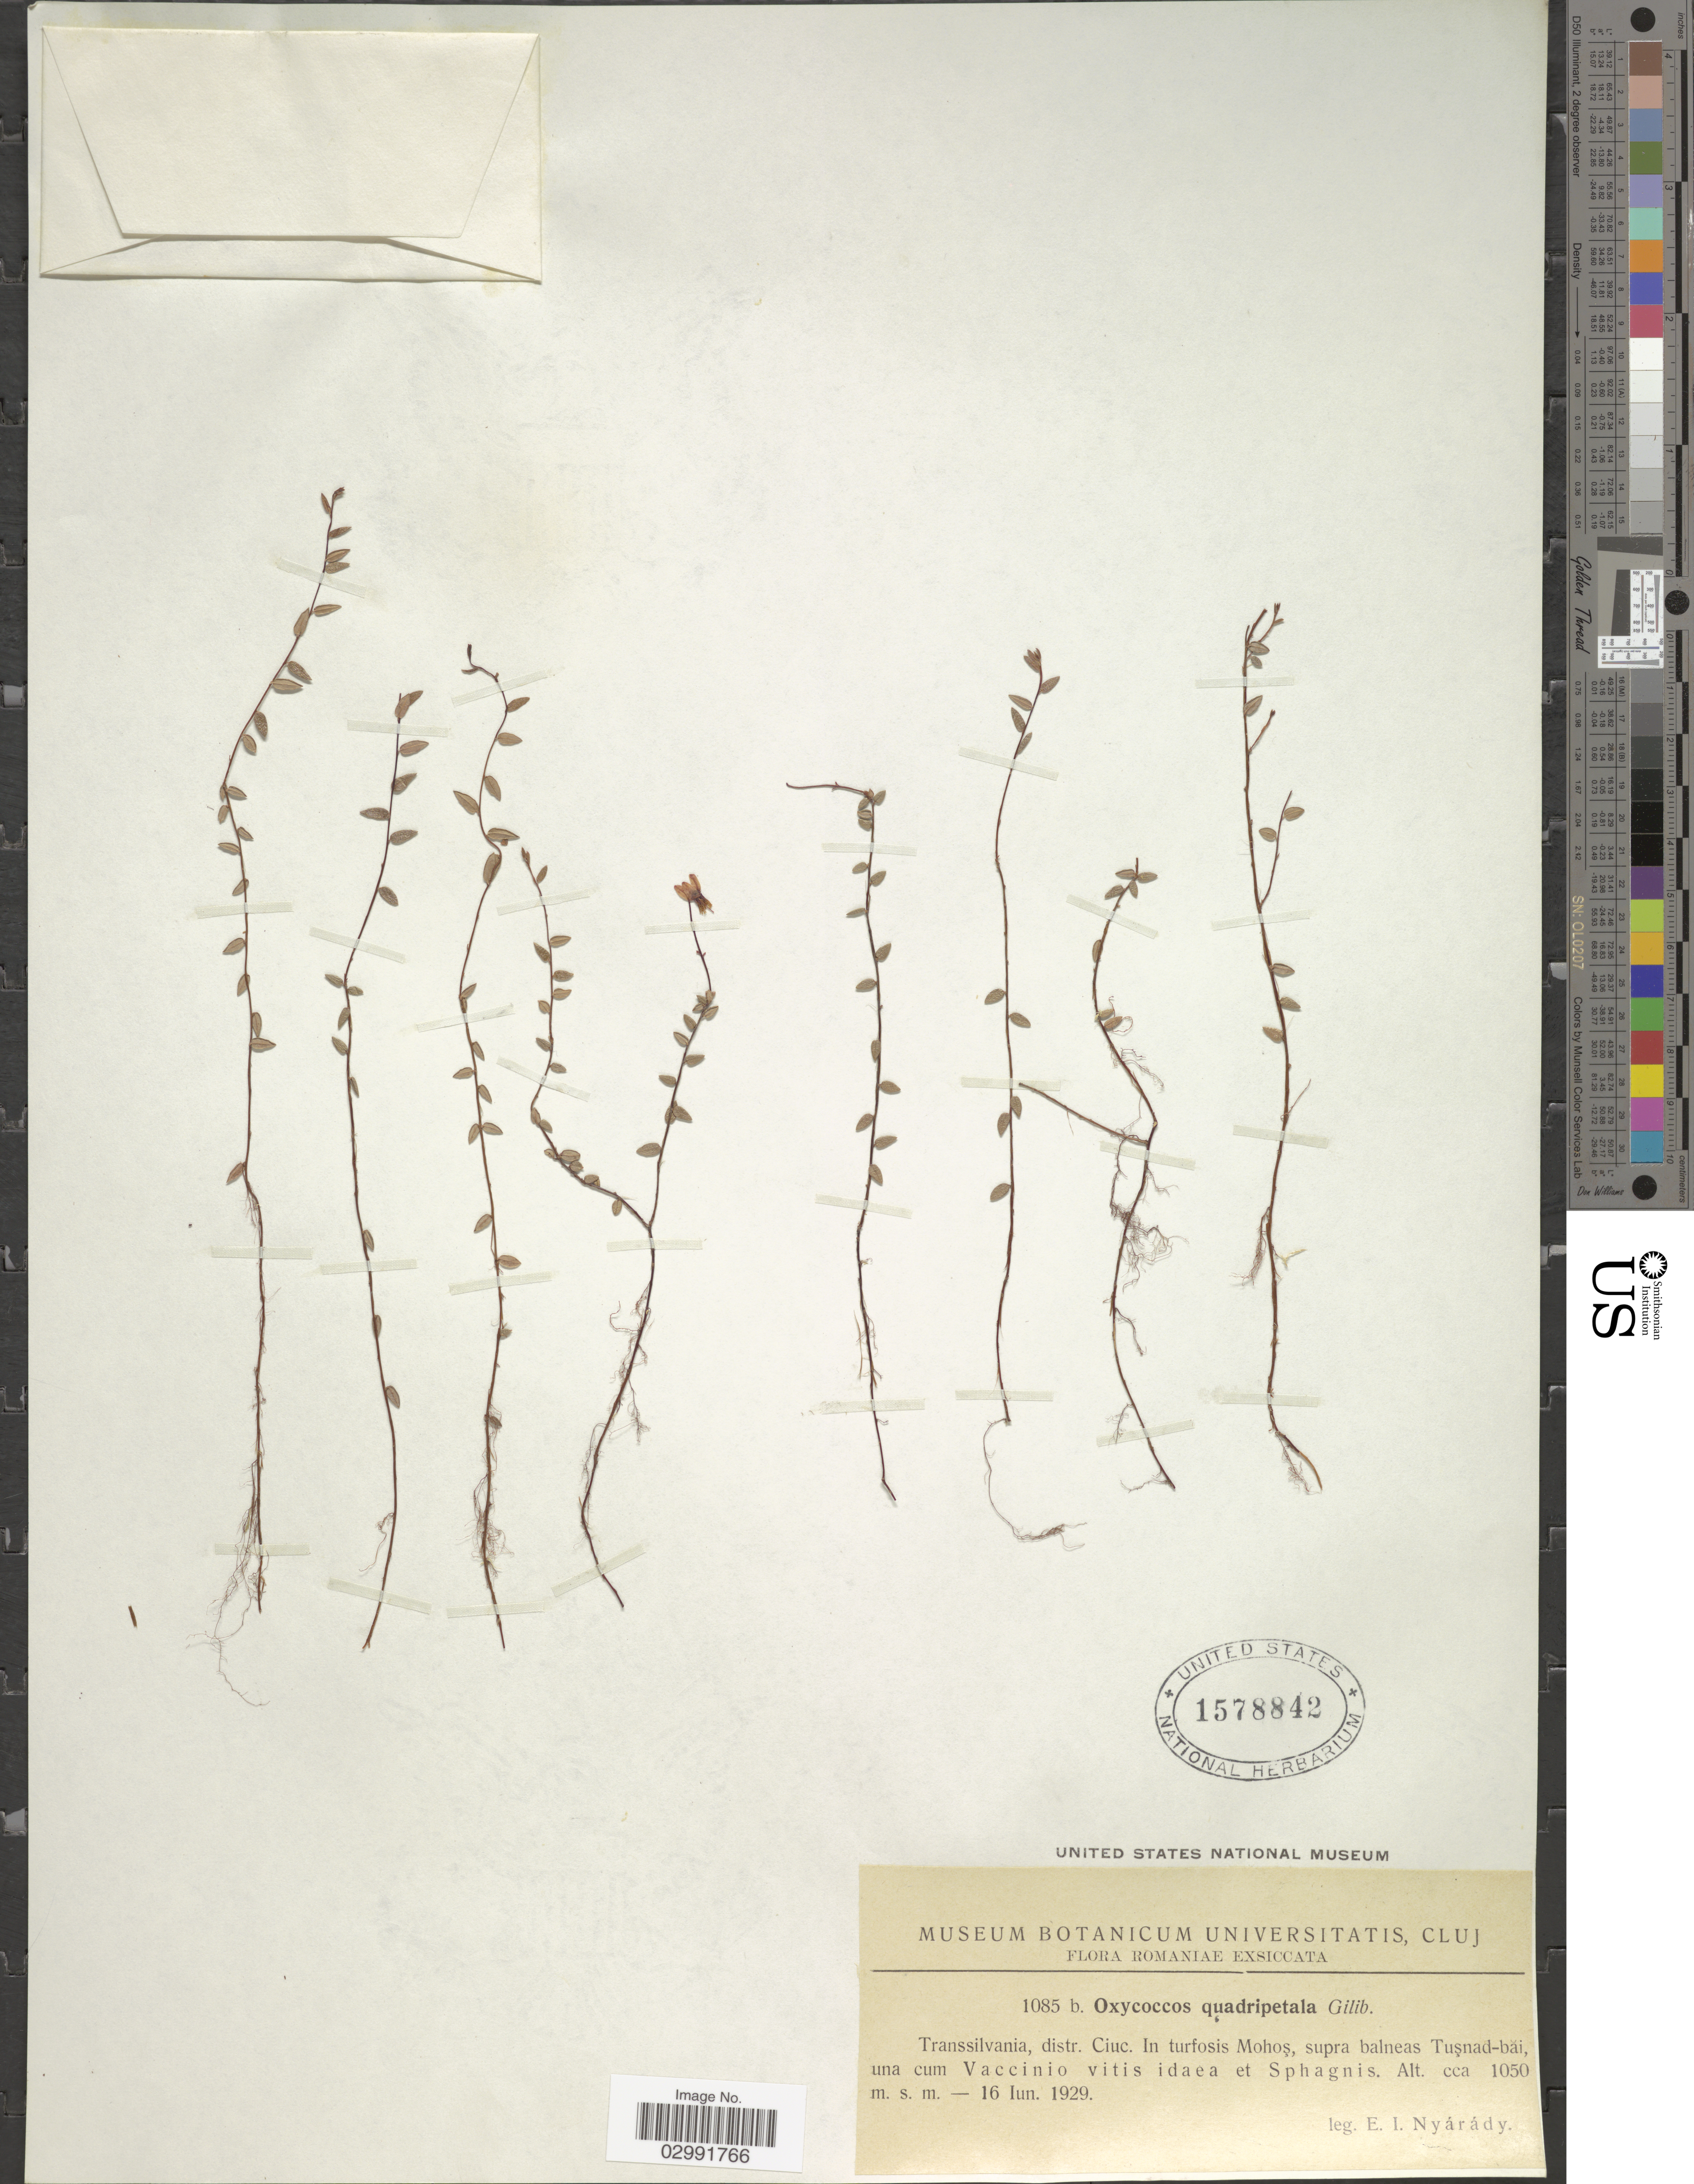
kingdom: Plantae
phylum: Tracheophyta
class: Magnoliopsida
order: Ericales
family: Ericaceae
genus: Vaccinium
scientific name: Vaccinium oxycoccos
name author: L.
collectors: E. Nyárády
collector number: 1085b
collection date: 1929-06-16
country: Romania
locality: Transsilvania, distr. Ciuc. In turfosis Mohos, supra balneas Tusnad-bai, una cum Vaccinio vitis idaea et Sphagnis.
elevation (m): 1050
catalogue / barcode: US 1578842